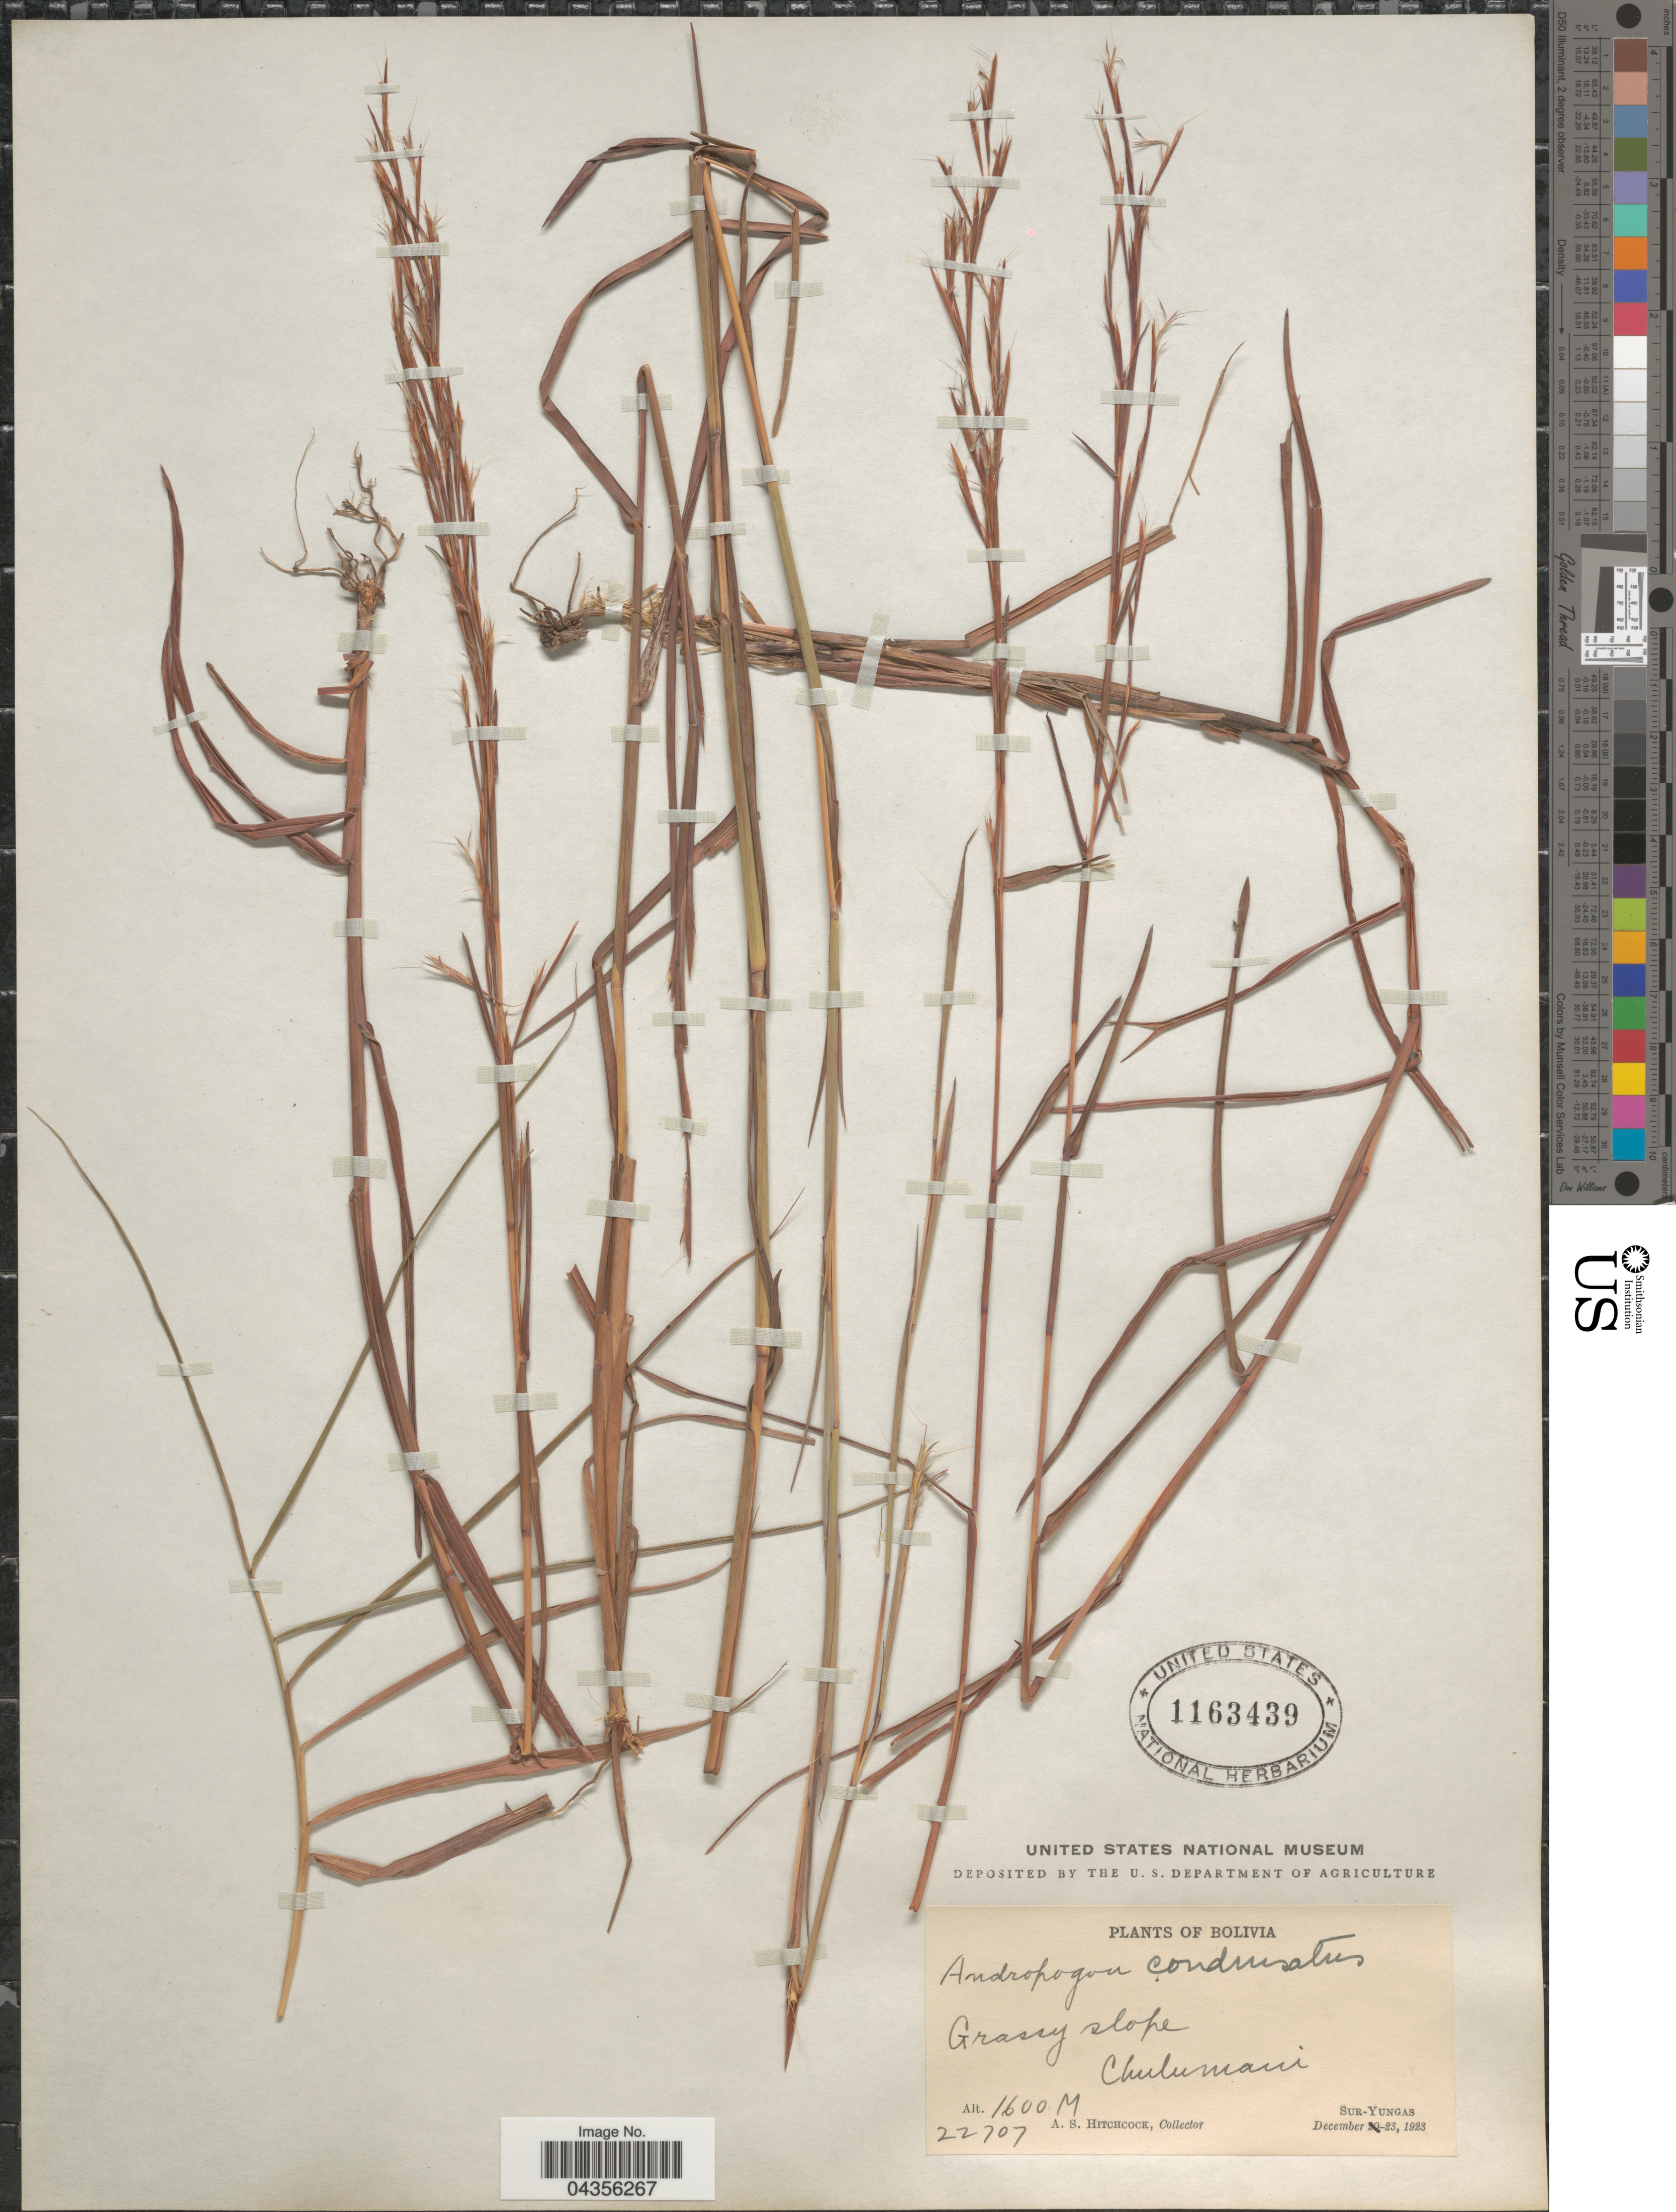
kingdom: Plantae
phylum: Tracheophyta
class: Liliopsida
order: Poales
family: Poaceae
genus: Schizachyrium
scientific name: Schizachyrium condensatum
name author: (Kunth) Nees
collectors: A. S. Hitchcock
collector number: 22707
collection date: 1923-12-23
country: Bolivia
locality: Grassy slope. Chulumani. Sur-Yungas.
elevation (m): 1600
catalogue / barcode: US 1163439